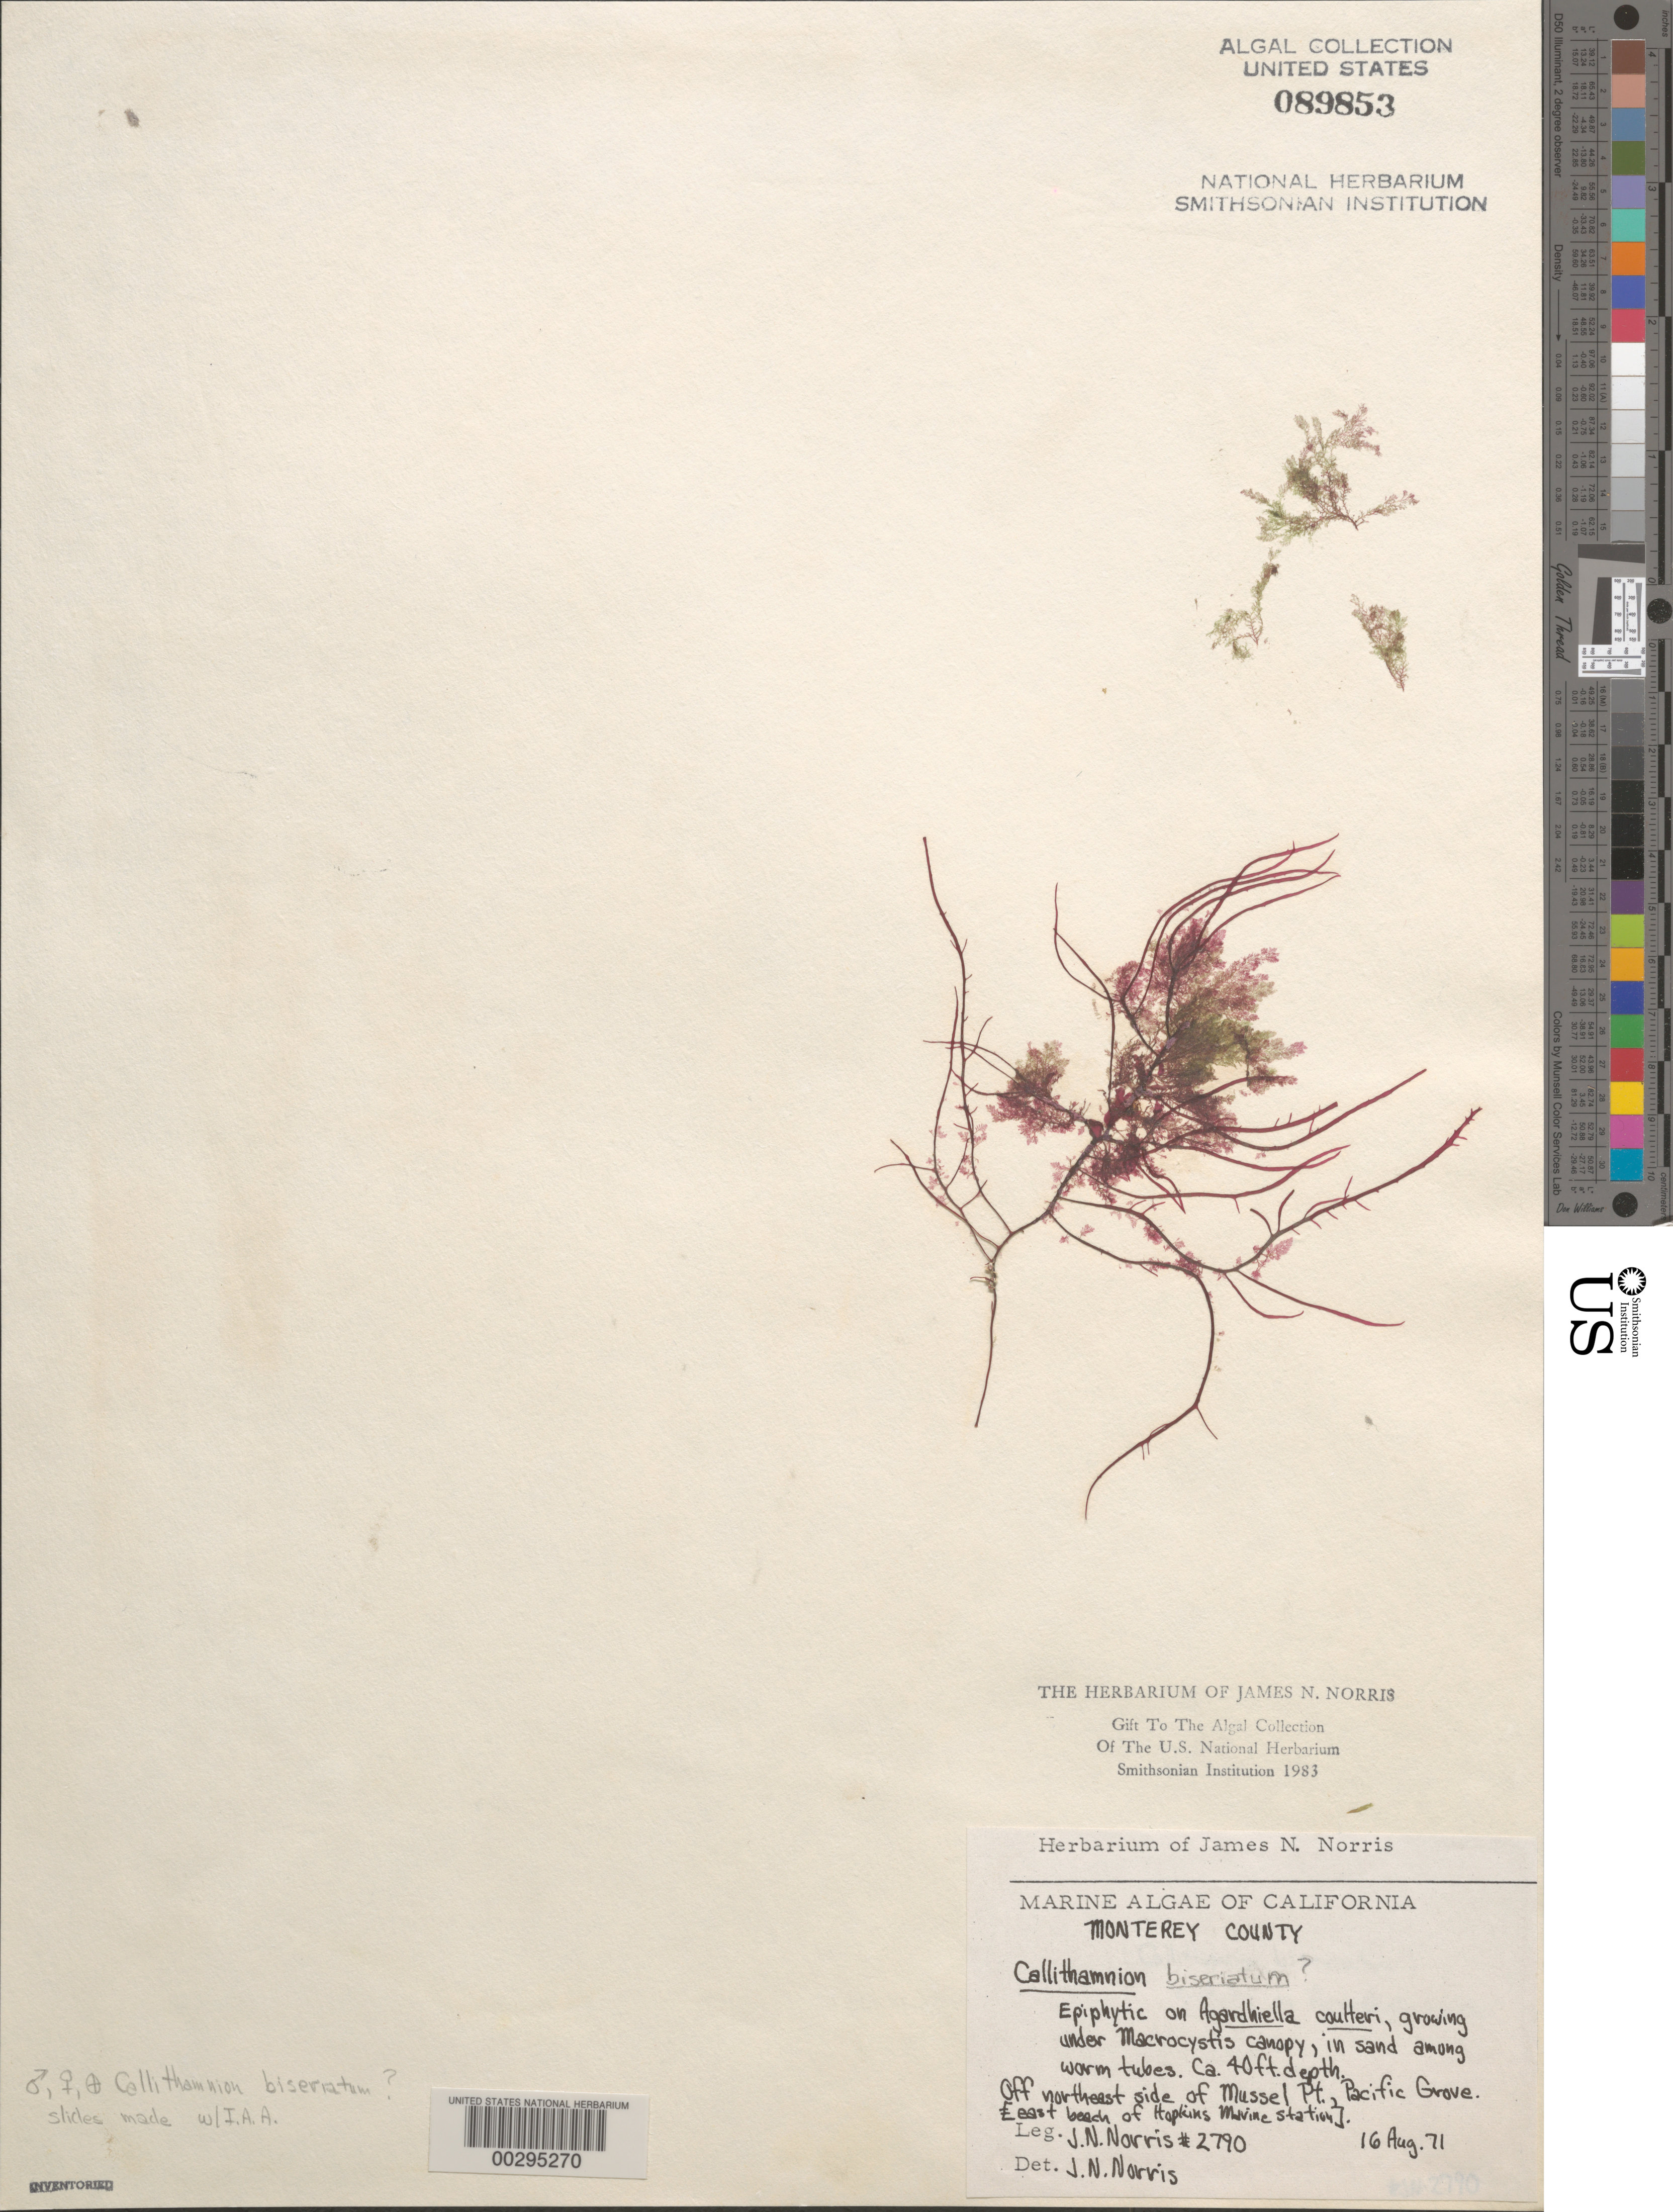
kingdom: Plantae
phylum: Rhodophyta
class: Florideophyceae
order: Ceramiales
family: Callithamniaceae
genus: Callithamnion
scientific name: Callithamnion biseriatum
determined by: Norris, James N.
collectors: J. N. Norris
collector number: JN-2790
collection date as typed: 16 Aug 1971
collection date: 1971-08-16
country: United States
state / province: California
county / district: Monterey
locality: Pacific Grove, off Mussel Point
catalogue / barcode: US 89853